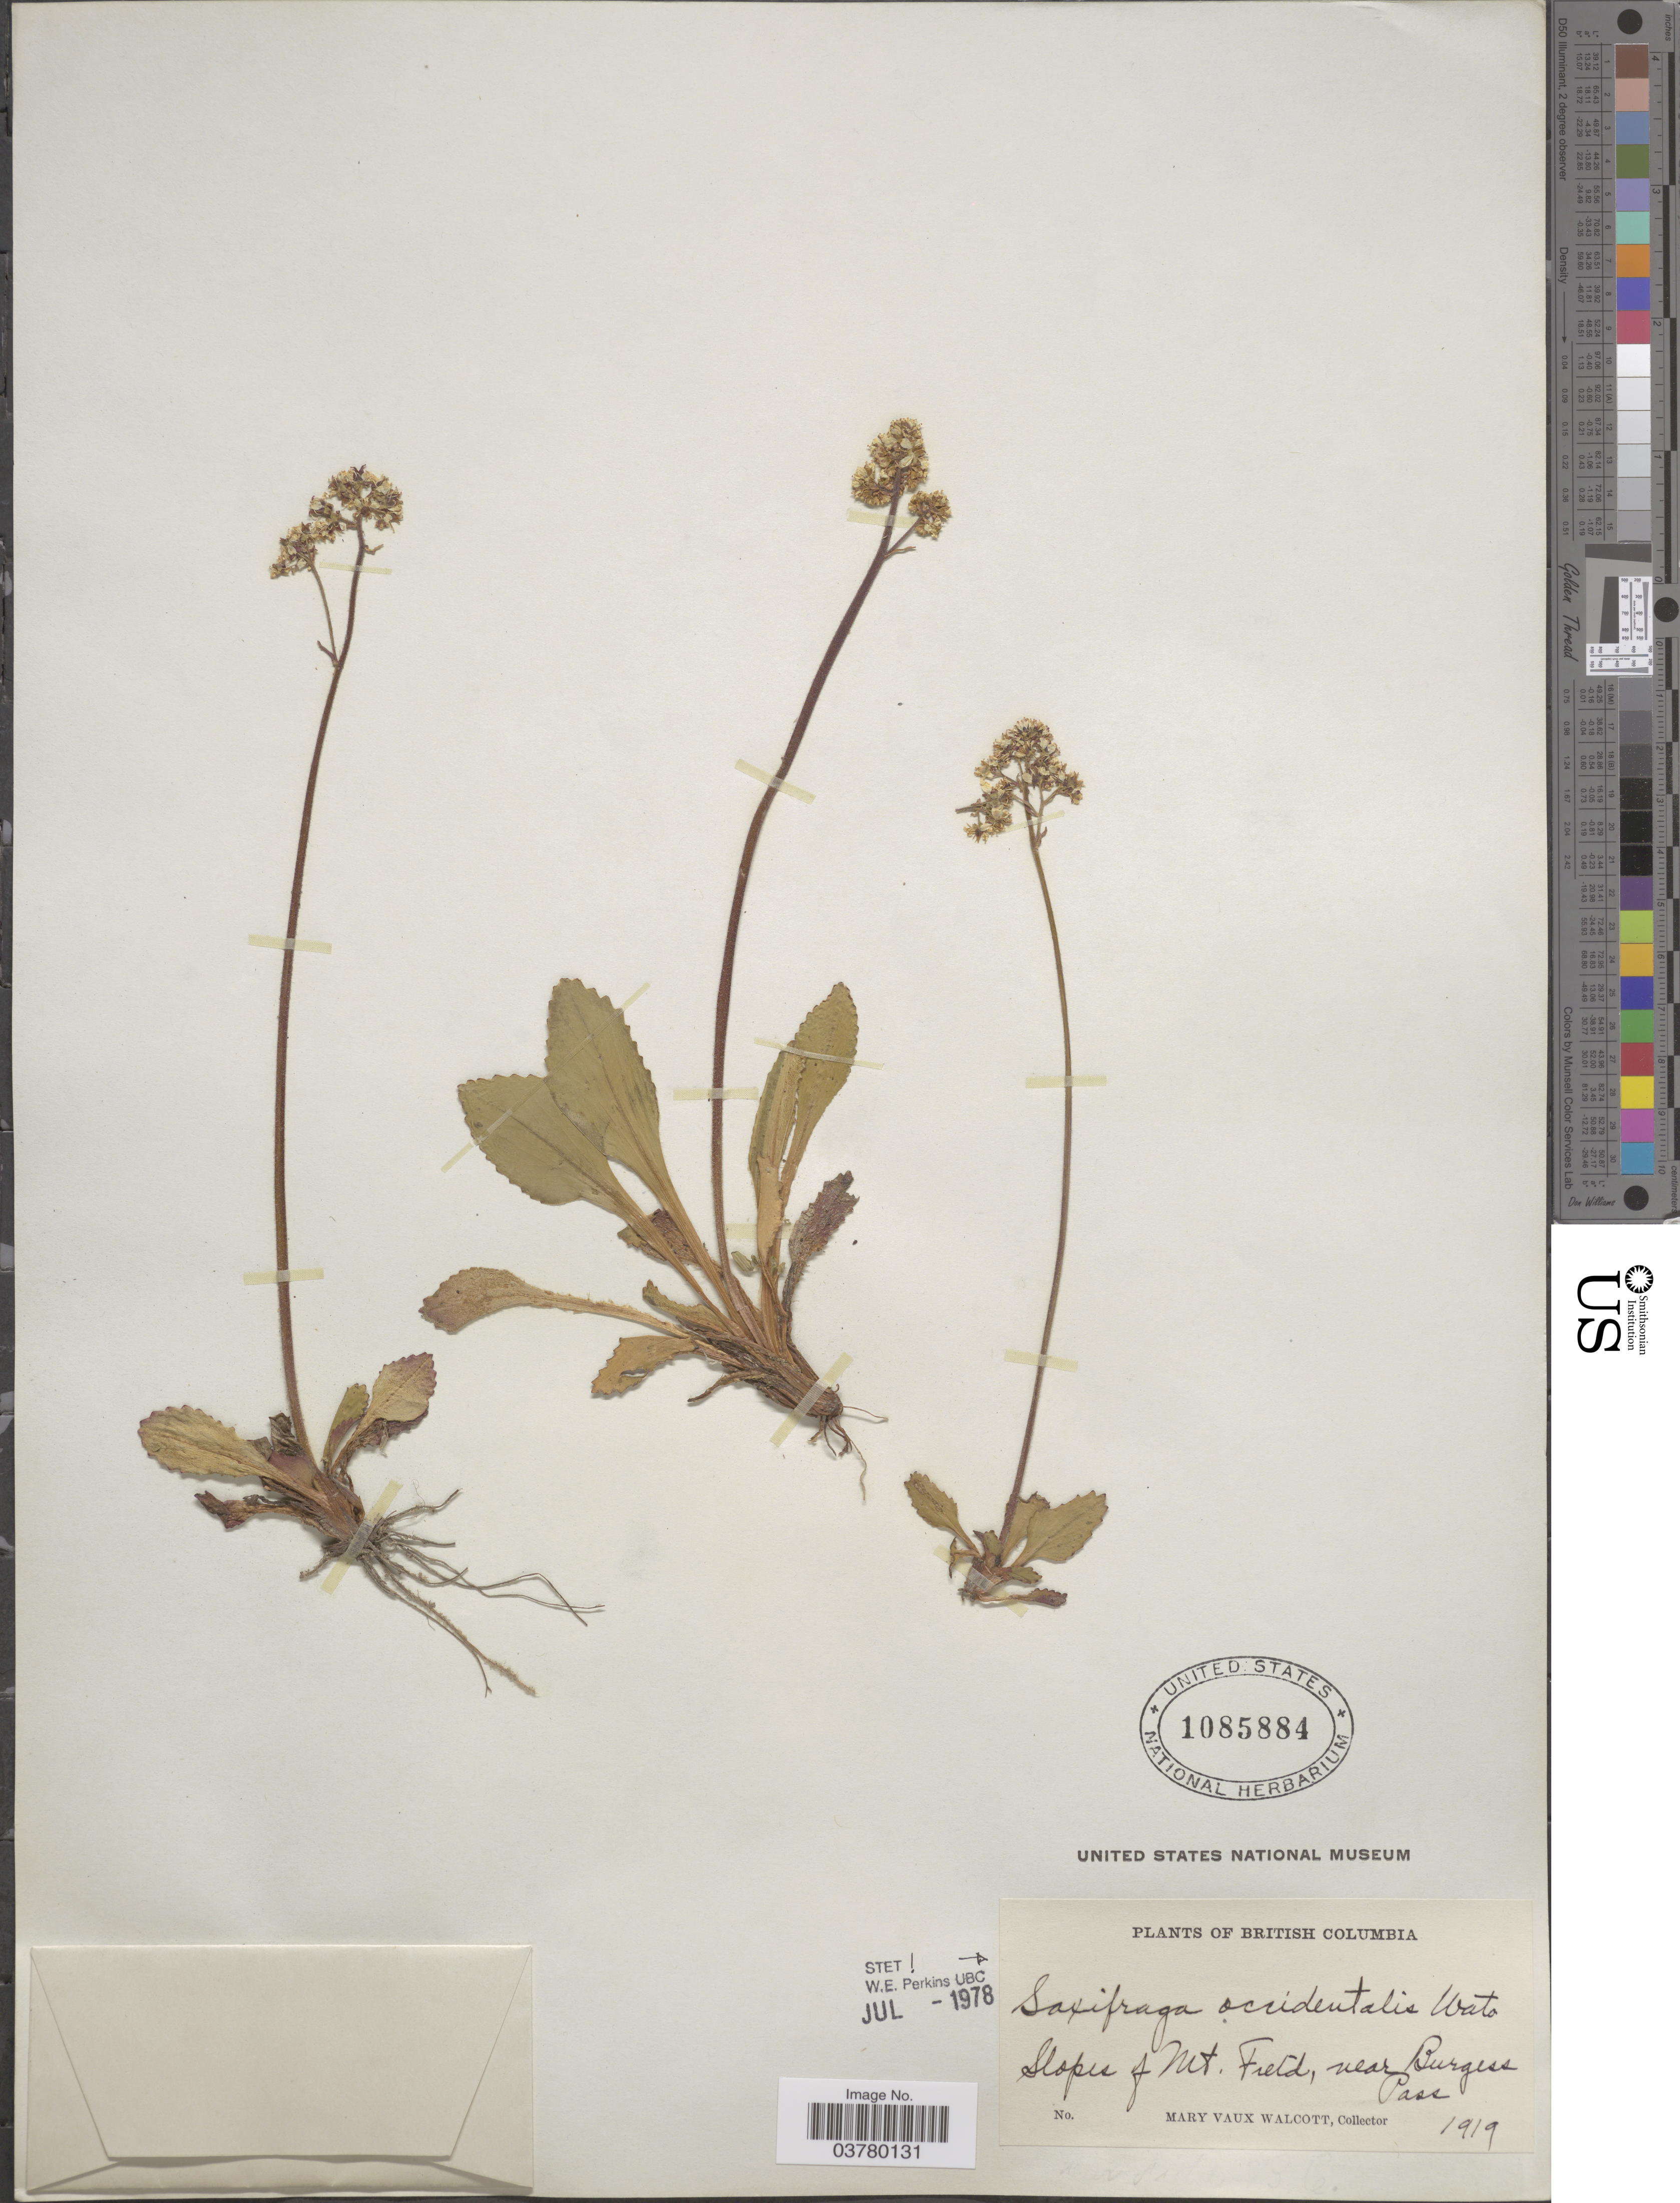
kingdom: Plantae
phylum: Tracheophyta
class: Magnoliopsida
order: Saxifragales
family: Saxifragaceae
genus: Micranthes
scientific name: Micranthes occidentalis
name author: (S. Watson) Small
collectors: M. Walcott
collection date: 1919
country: Canada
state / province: British Columbia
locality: Slopes of Mt. Field, near Burgess Pass.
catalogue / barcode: US 1085884